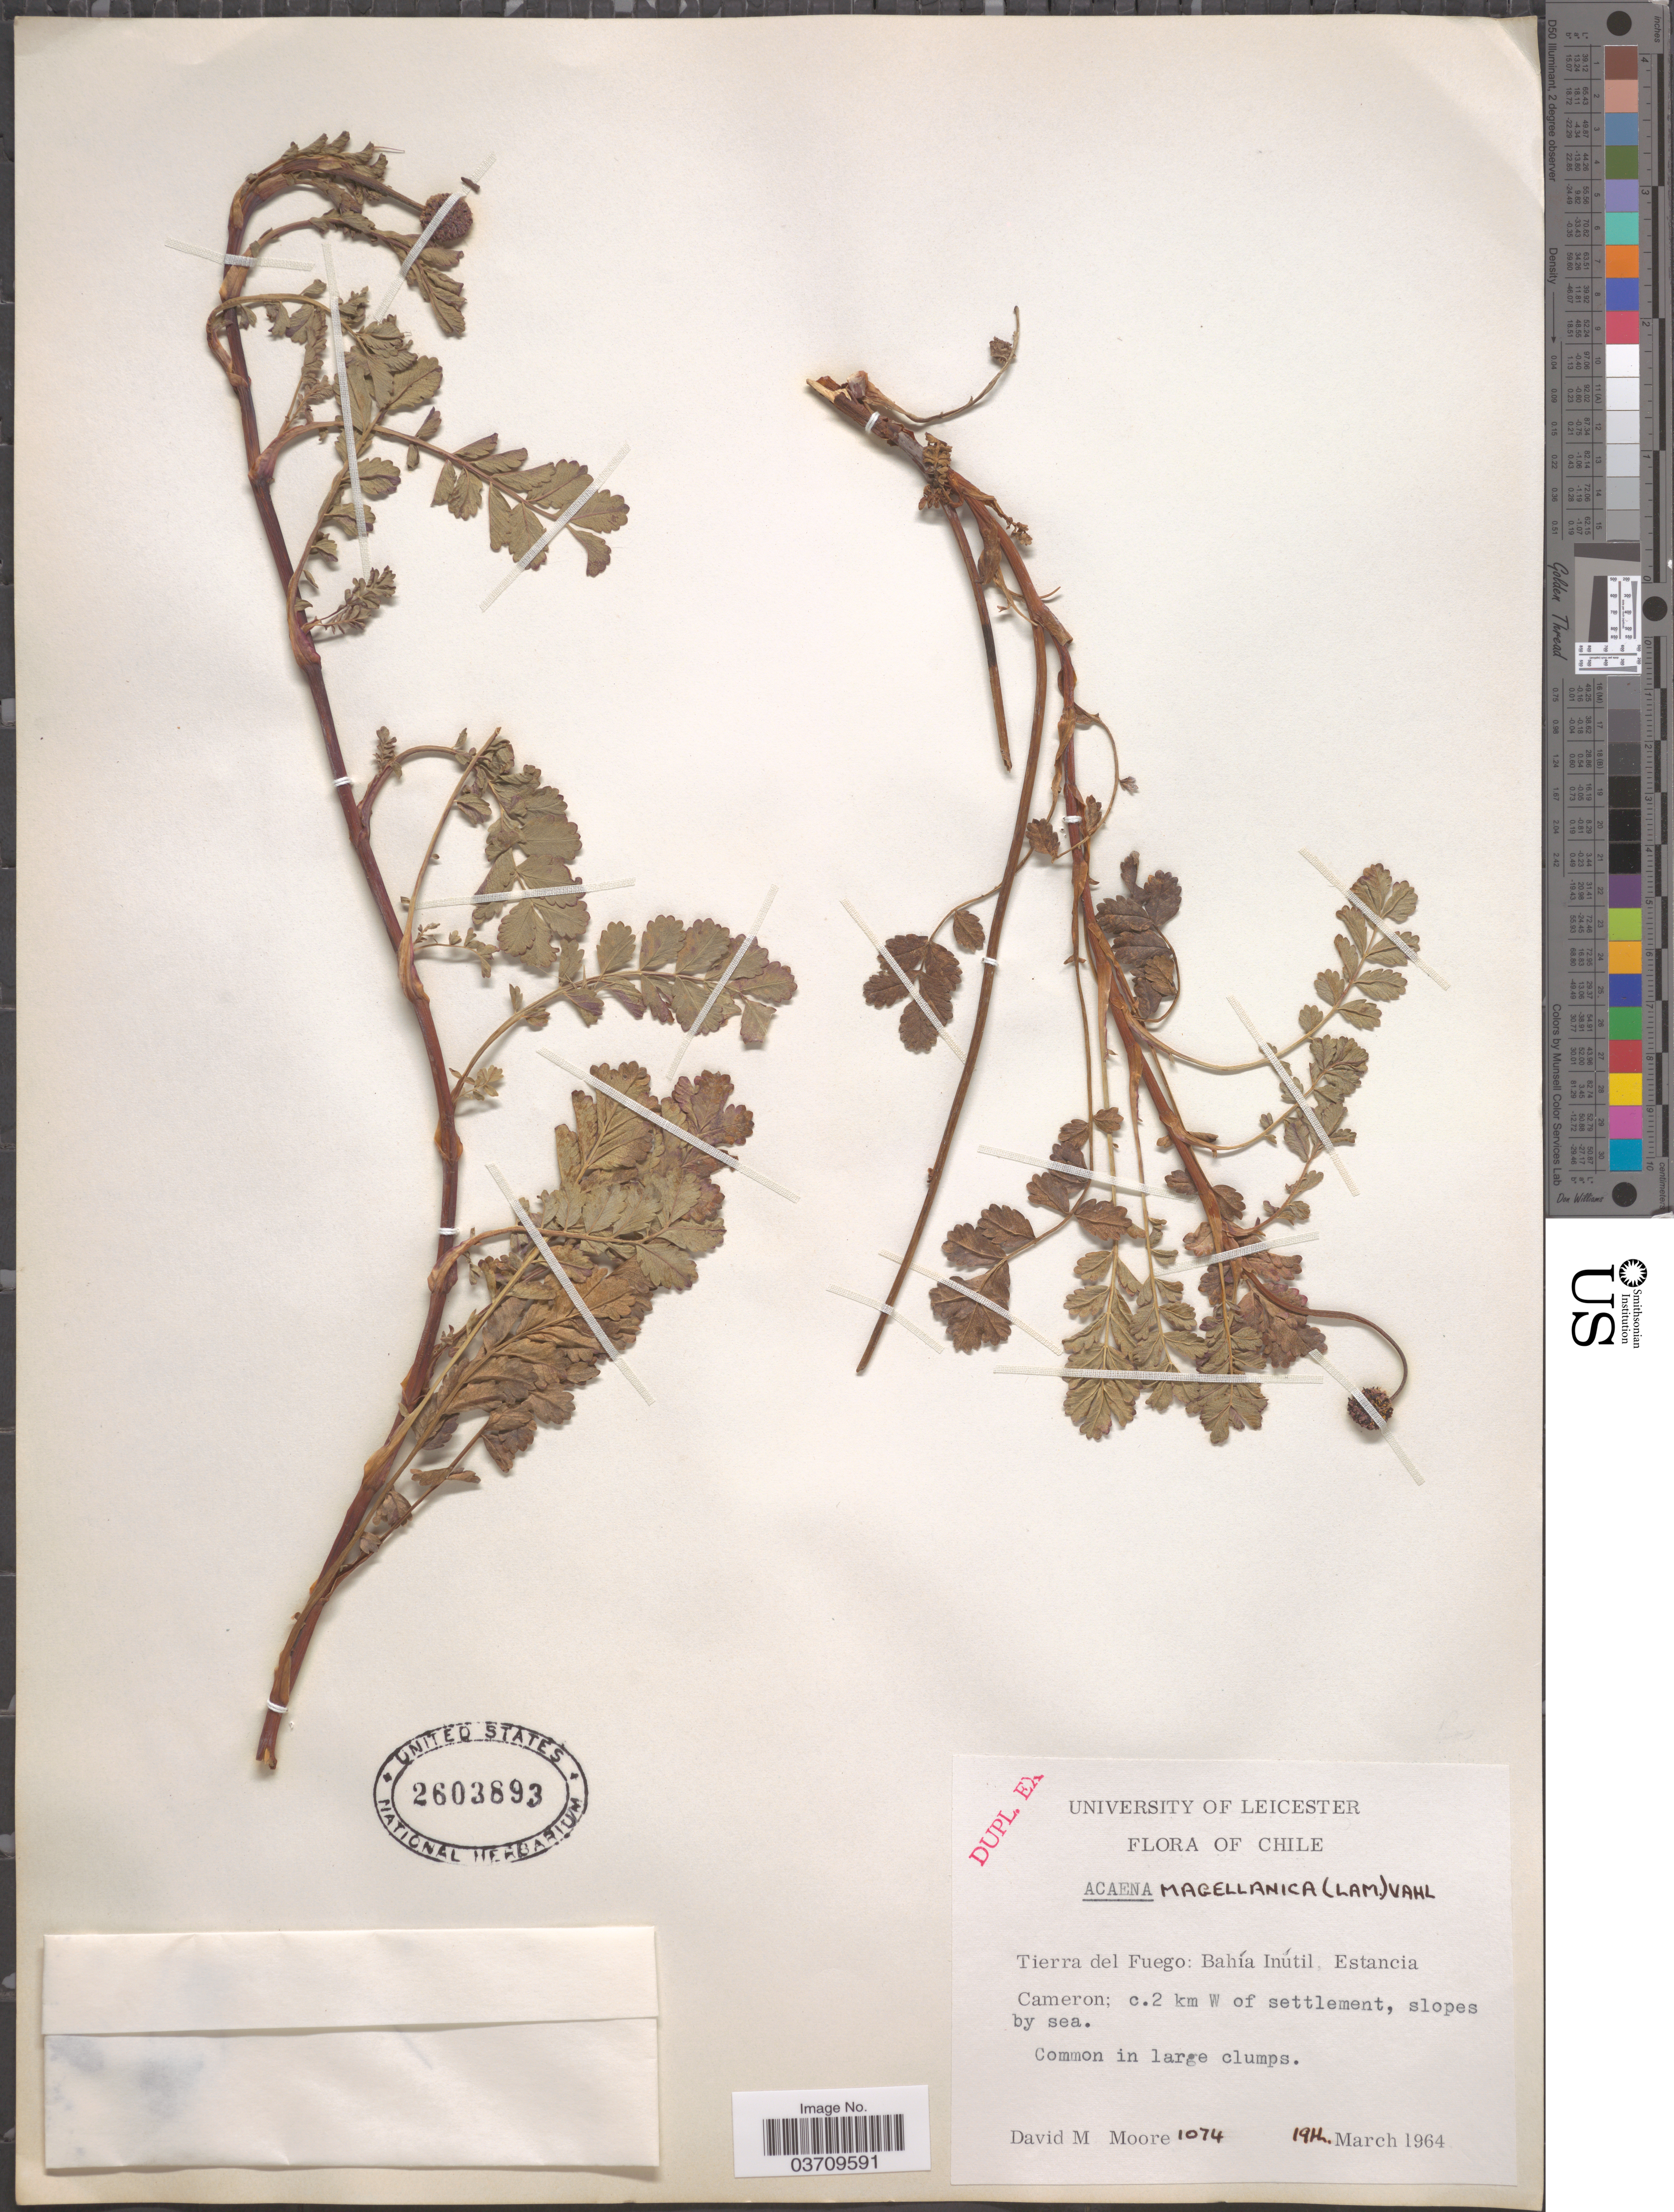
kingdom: Plantae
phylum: Tracheophyta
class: Magnoliopsida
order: Rosales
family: Rosaceae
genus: Acaena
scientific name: Acaena magellanica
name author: Vahl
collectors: D. Moore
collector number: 1074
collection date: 1964-03-19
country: Chile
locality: Tierra del Fuego: Bahía Inútil. Estancia Cameron: c. 2 km W of settlement, slopes by sea.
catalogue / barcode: US 2603893